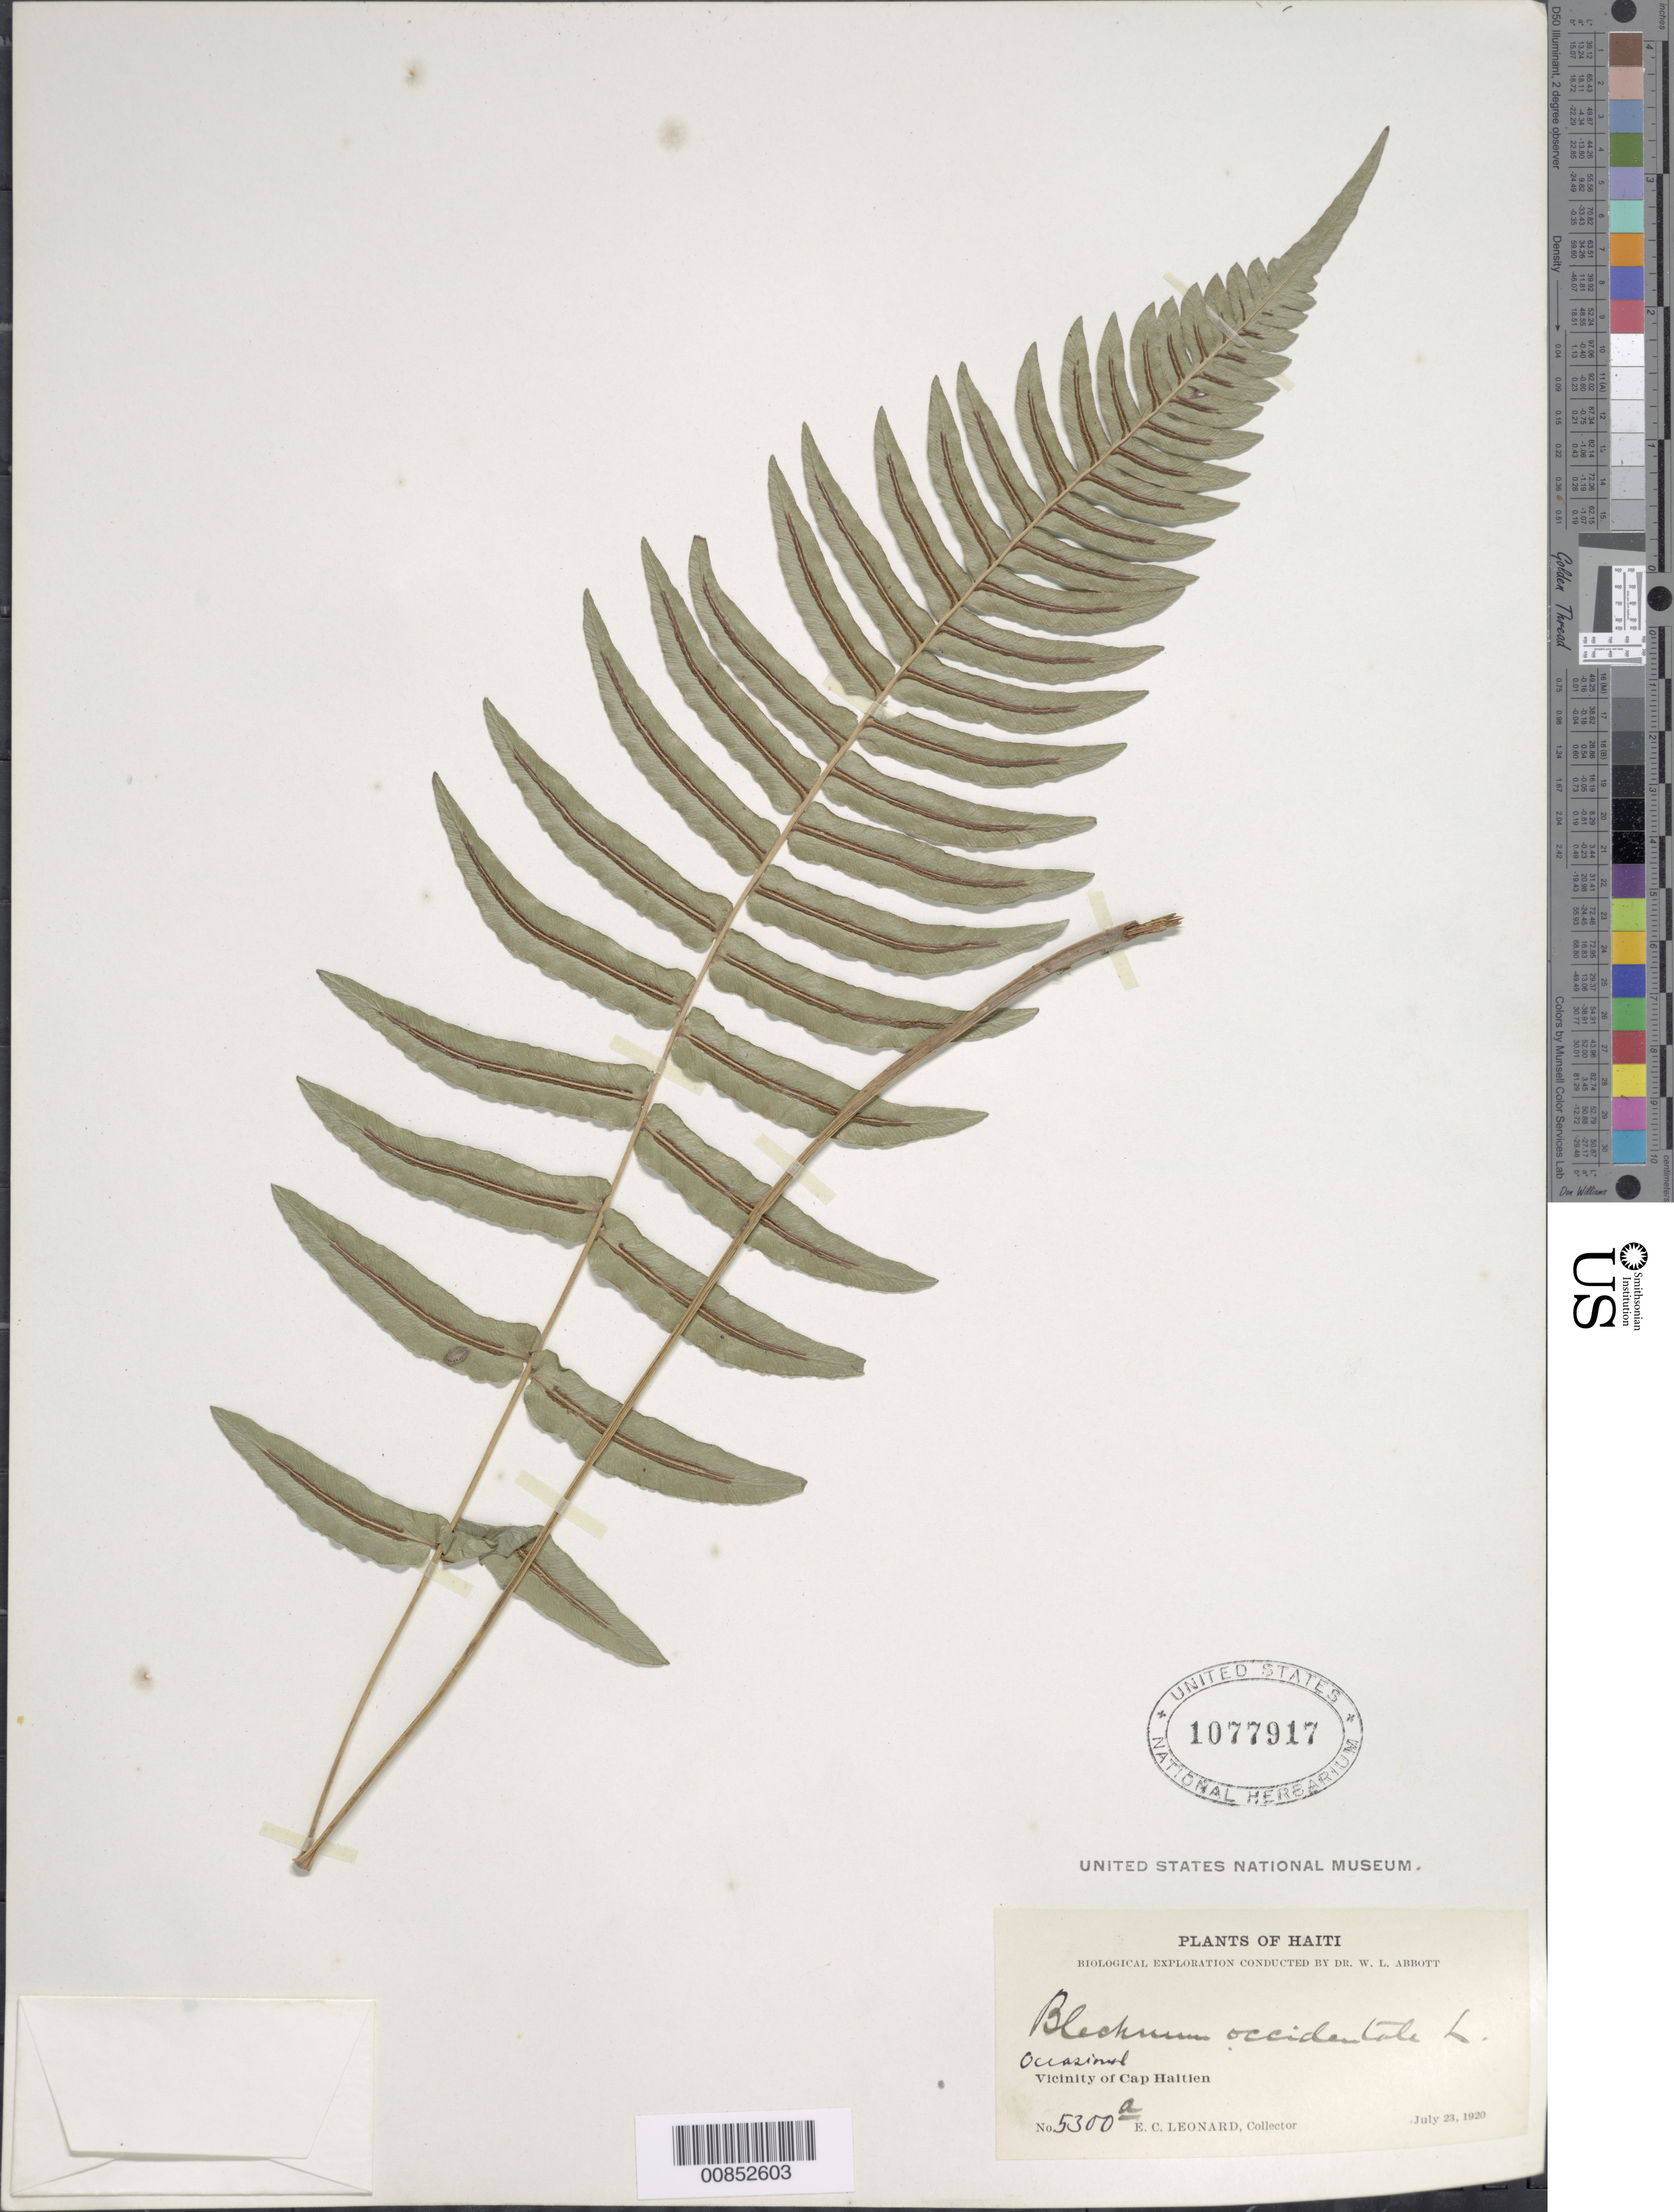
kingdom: Plantae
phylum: Tracheophyta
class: Polypodiopsida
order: Polypodiales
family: Blechnaceae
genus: Blechnum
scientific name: Blechnum occidentale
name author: L.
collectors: E. C. Leonard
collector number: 5300a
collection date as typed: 23 Jul 1920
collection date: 1920-07-23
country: Haiti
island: Hispaniola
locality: Cap Haitien vicinity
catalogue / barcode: US 1077917